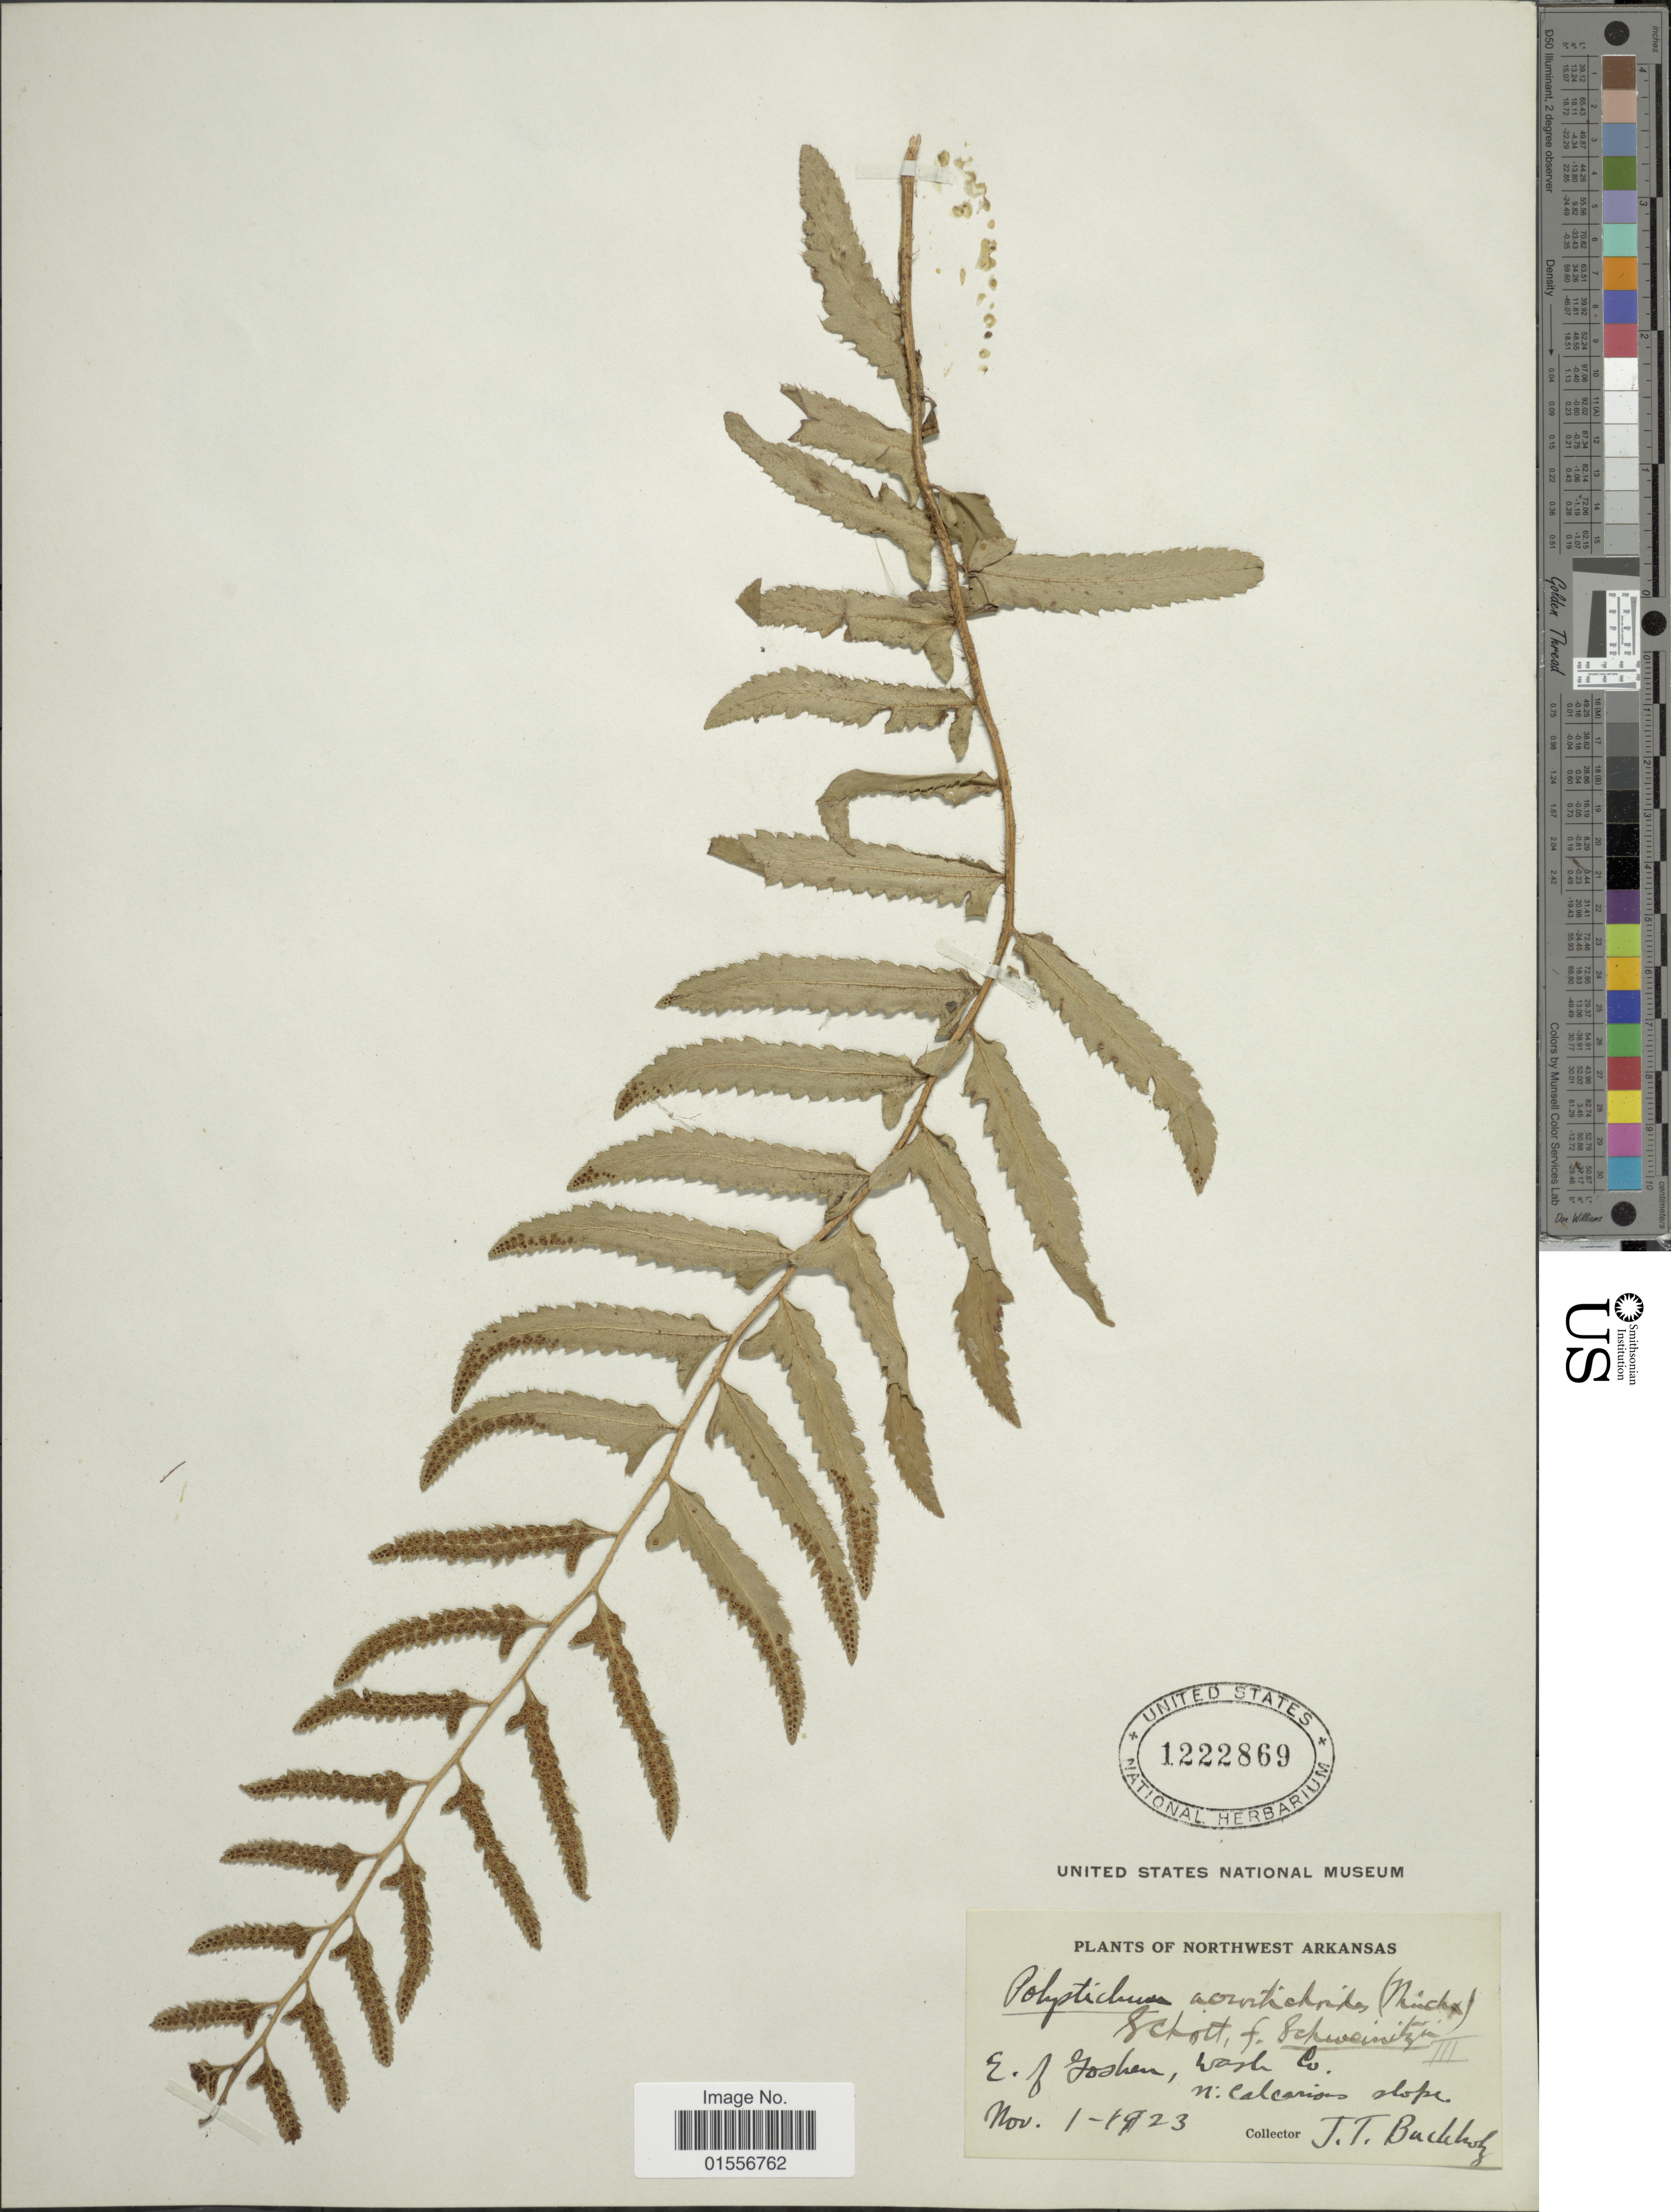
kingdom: Plantae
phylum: Tracheophyta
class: Polypodiopsida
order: Polypodiales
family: Dryopteridaceae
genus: Polystichum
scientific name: Polystichum acrostichoides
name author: (Michx.) Schott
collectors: J. T. Buchholz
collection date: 1923-11-01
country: United States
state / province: Arkansas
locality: Northwest Arkansas, E.of Goshan, Wash. Co.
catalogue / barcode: US 1222869